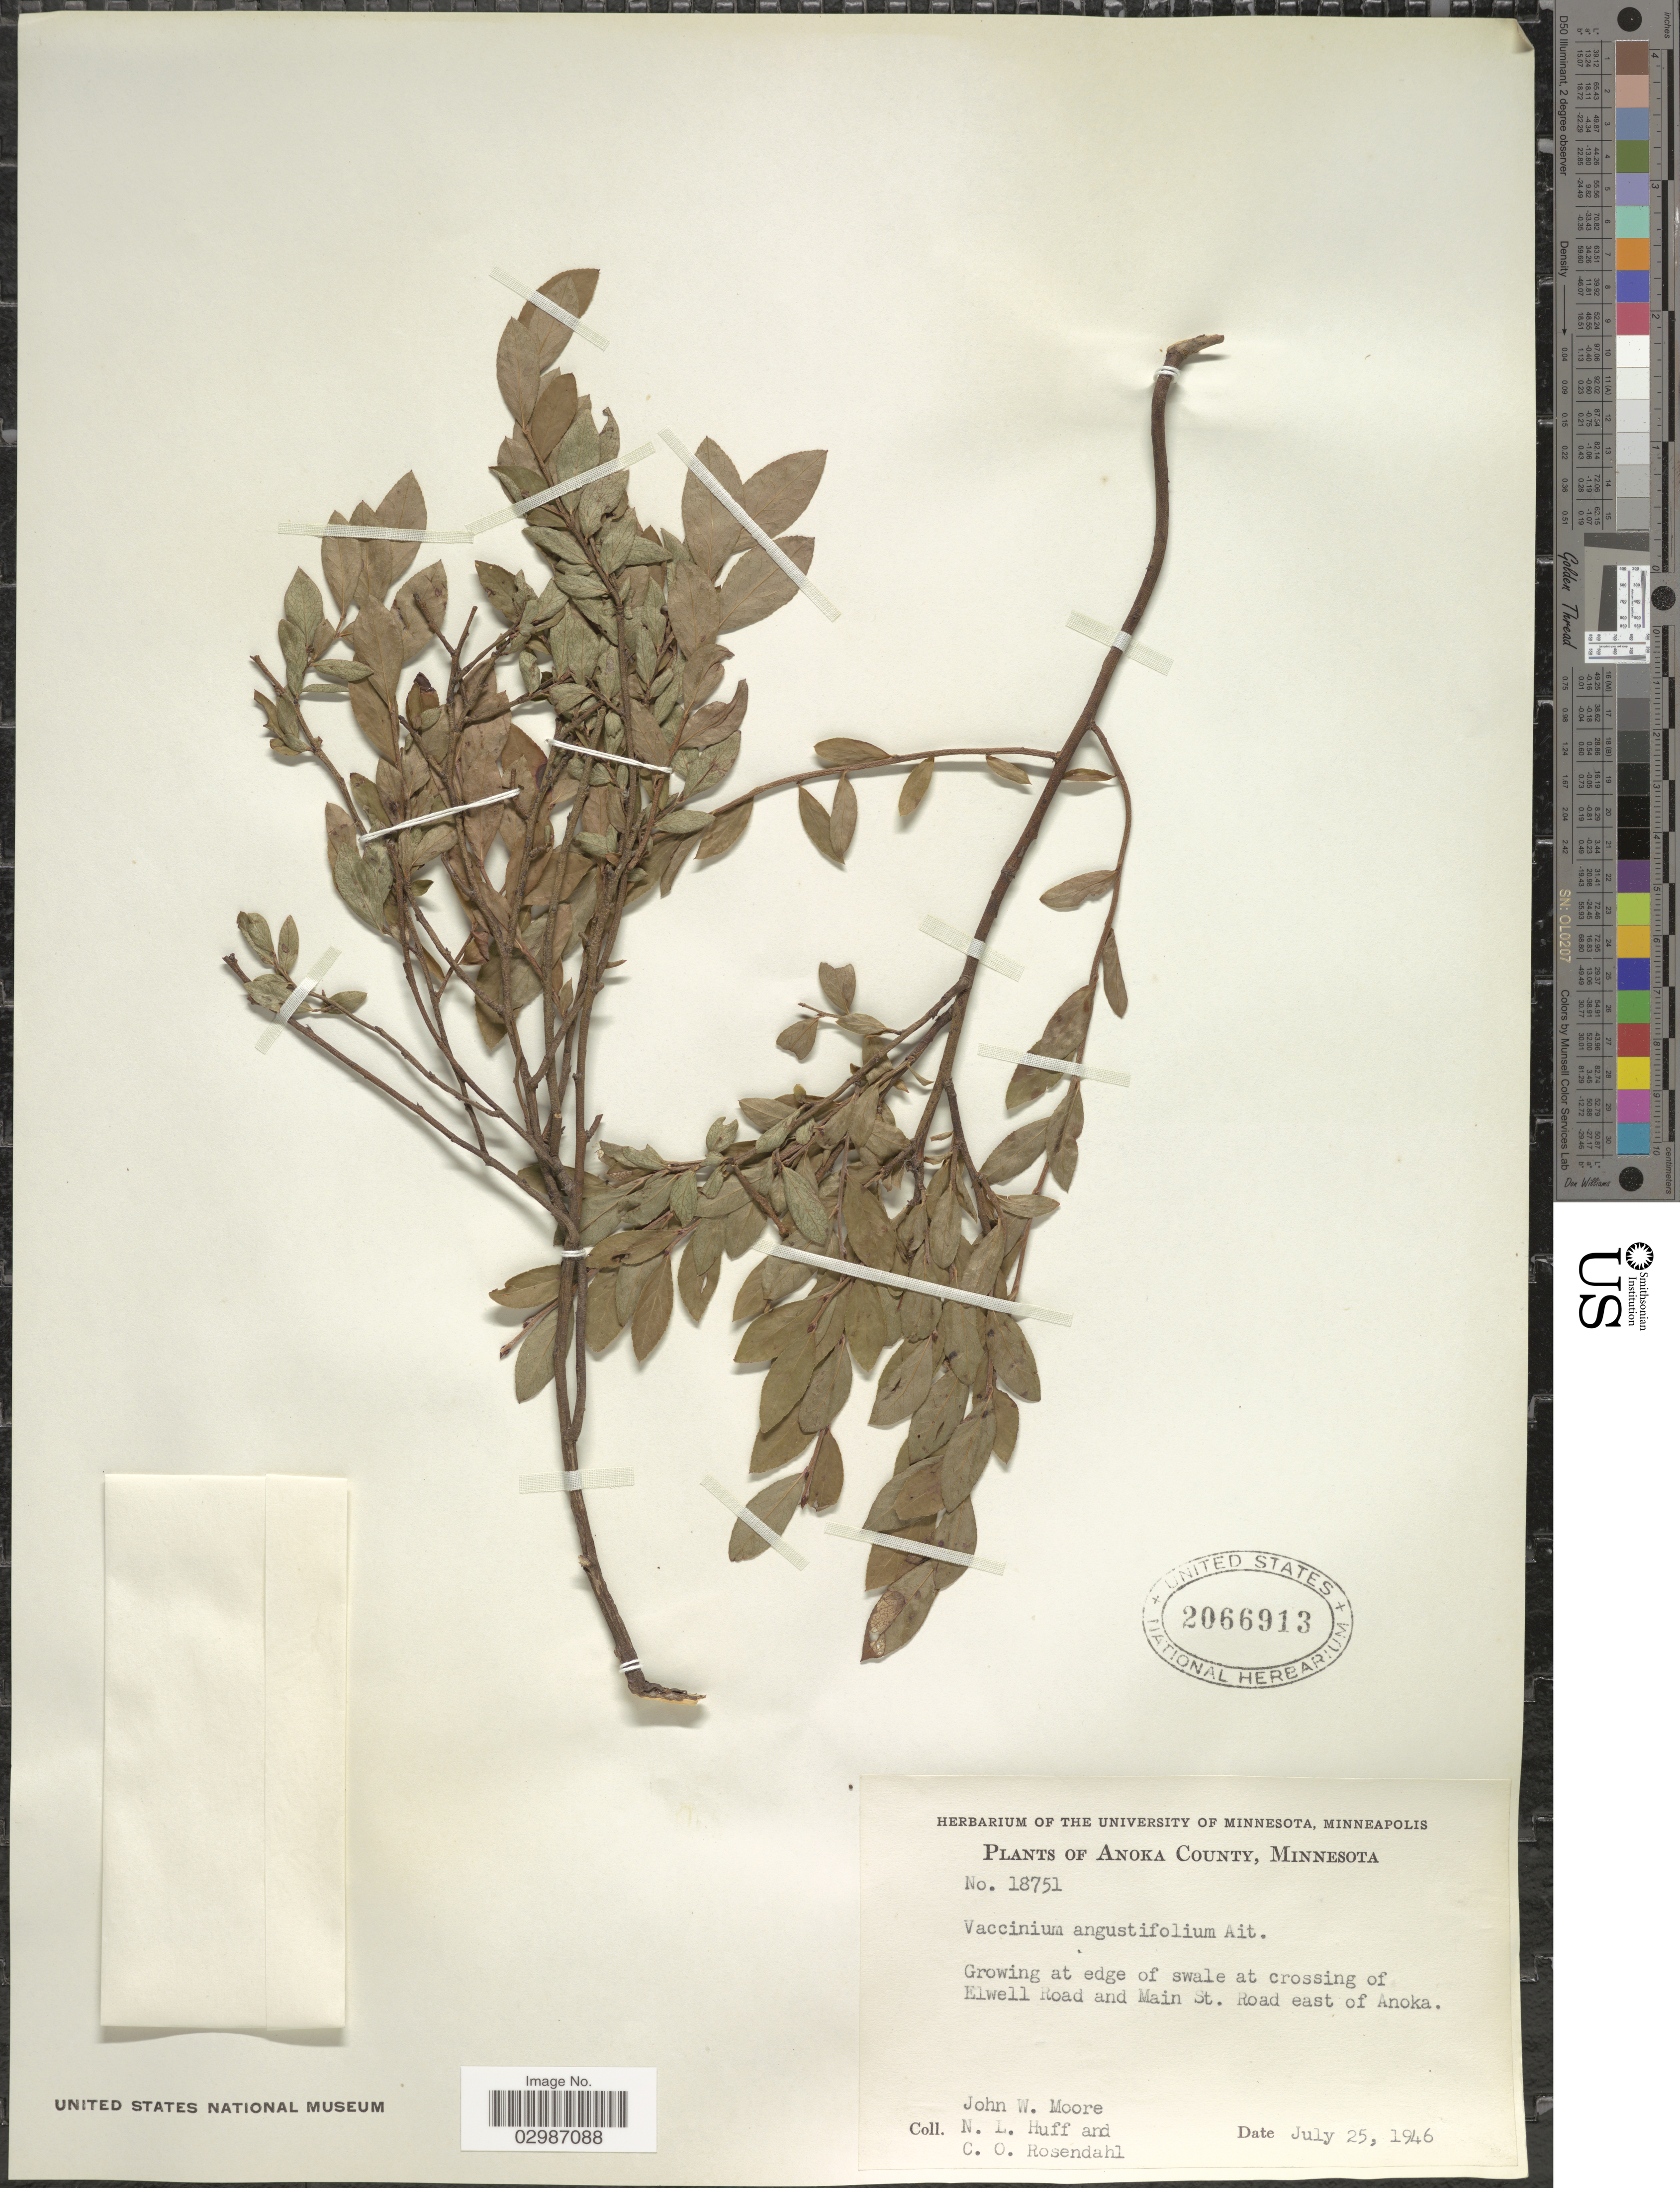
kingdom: Plantae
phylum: Tracheophyta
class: Magnoliopsida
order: Ericales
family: Ericaceae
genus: Vaccinium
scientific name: Vaccinium angustifolium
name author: Aiton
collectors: J. Moore, N. Huff & C. O. Rosendahl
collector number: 18751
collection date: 1946-07-25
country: United States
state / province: Minnesota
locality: Anoka County. Growing at edge of swale at crossing of Elwell Road and Main St. Road east of Anoka.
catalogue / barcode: US 2066913